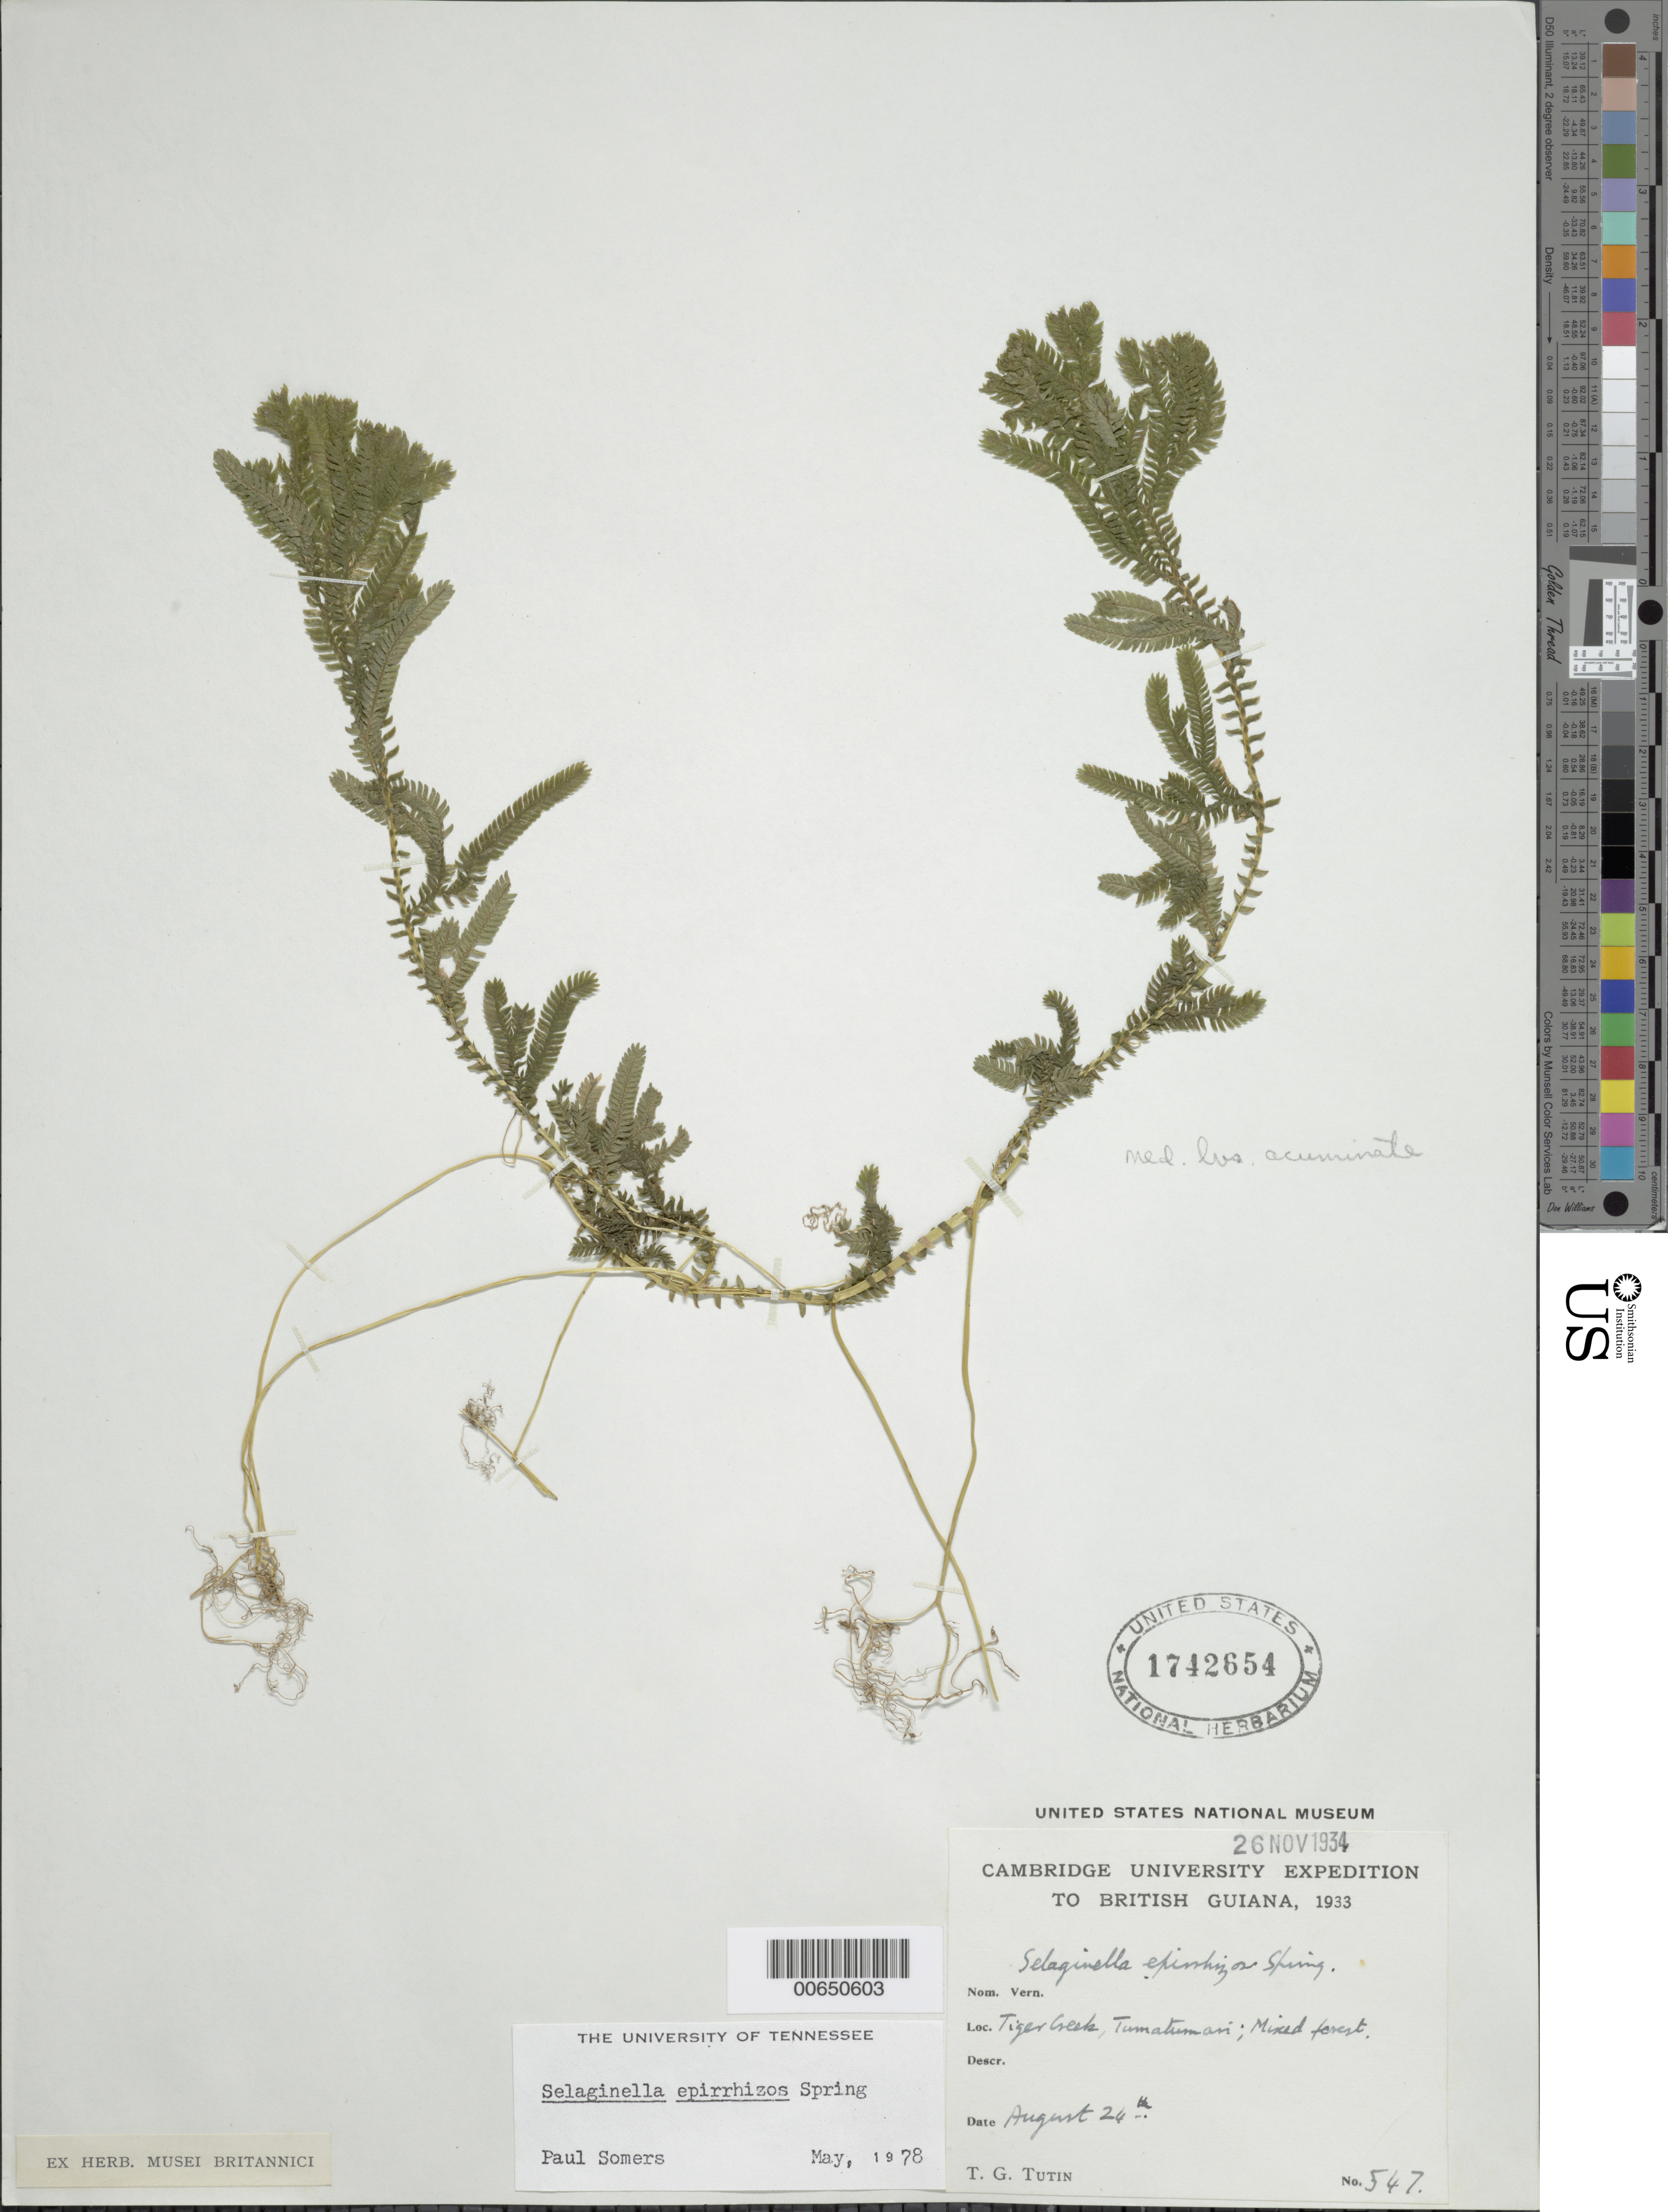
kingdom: Plantae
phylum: Tracheophyta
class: Lycopodiopsida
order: Selaginellales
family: Selaginellaceae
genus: Selaginella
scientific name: Selaginella epirrhizos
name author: Spring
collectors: T. G. Tutin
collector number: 567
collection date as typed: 26-Aug-33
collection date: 1933-08-26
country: Guyana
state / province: Potaro-Siparuni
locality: Tiger Creek, Tumatumari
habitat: Mixed forest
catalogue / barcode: US 1742654